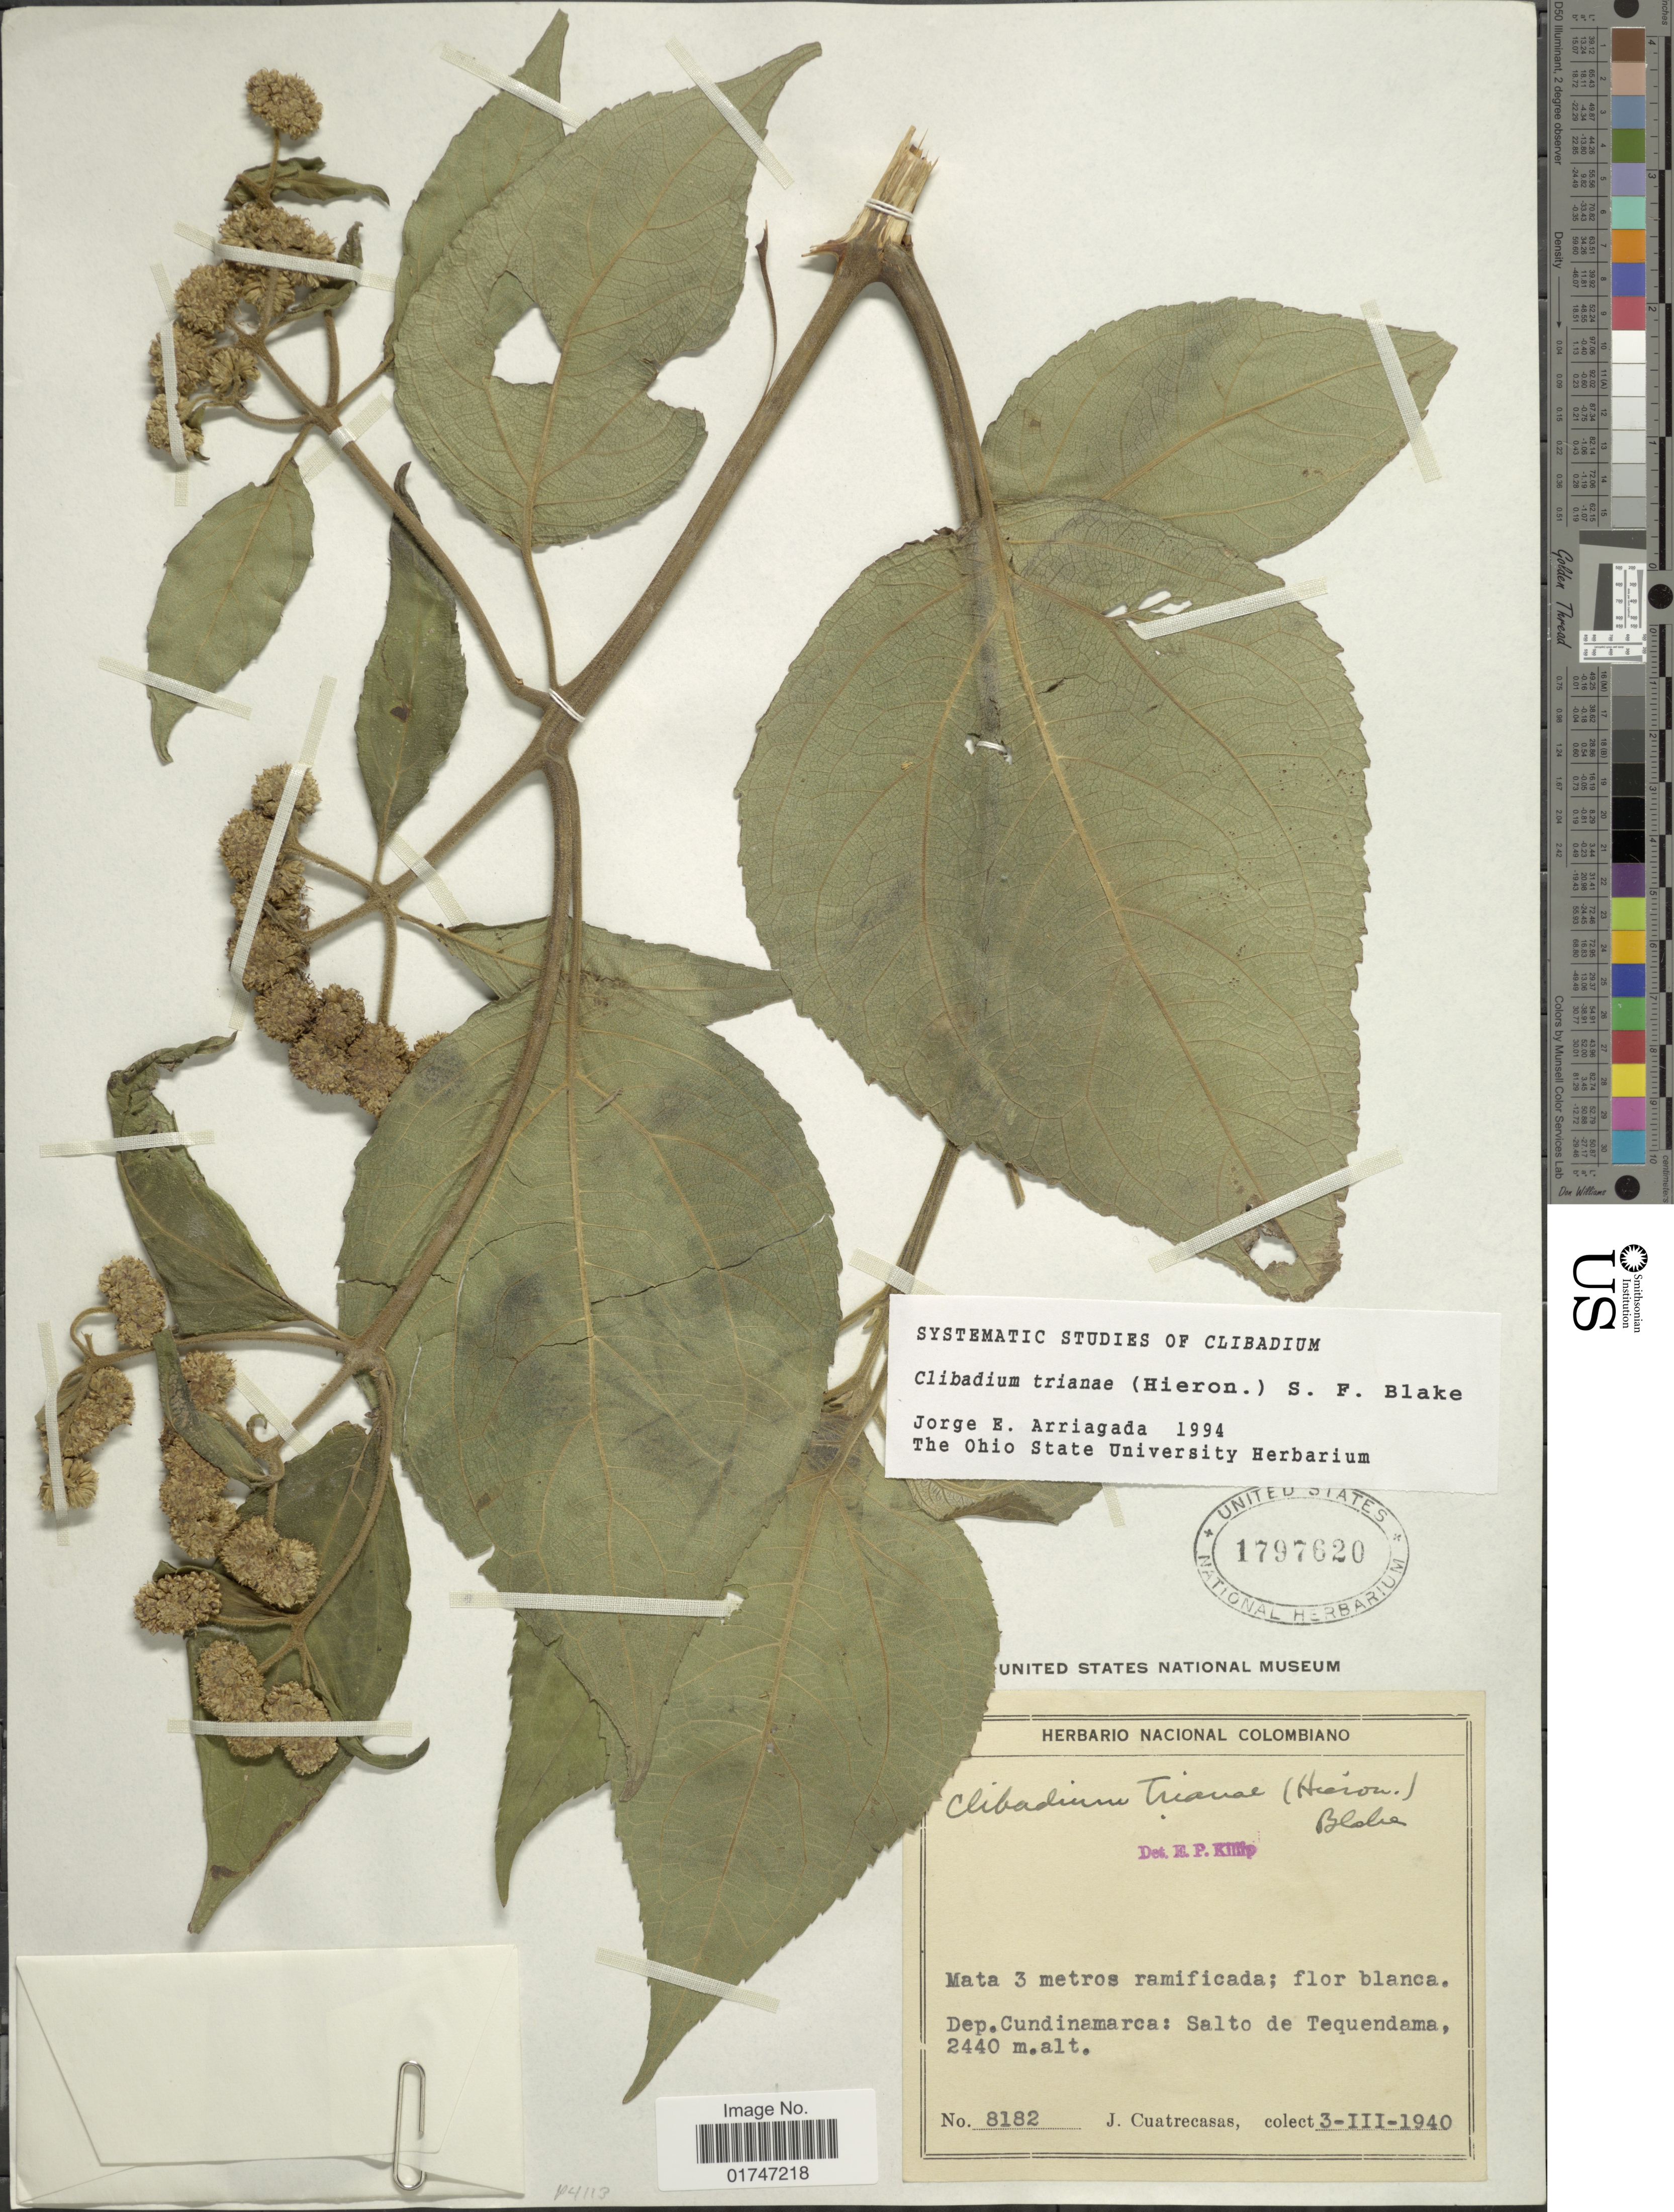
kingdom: Plantae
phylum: Tracheophyta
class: Magnoliopsida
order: Asterales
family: Asteraceae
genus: Clibadium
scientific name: Clibadium trianae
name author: (Hieron.) S.F. Blake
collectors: J. Cuatrecasas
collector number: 8182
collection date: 1940-03-03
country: Colombia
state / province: Cundinamarca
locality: Dep. Cundinamarca: Salto de Tequendama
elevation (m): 2440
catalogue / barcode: US 1797620